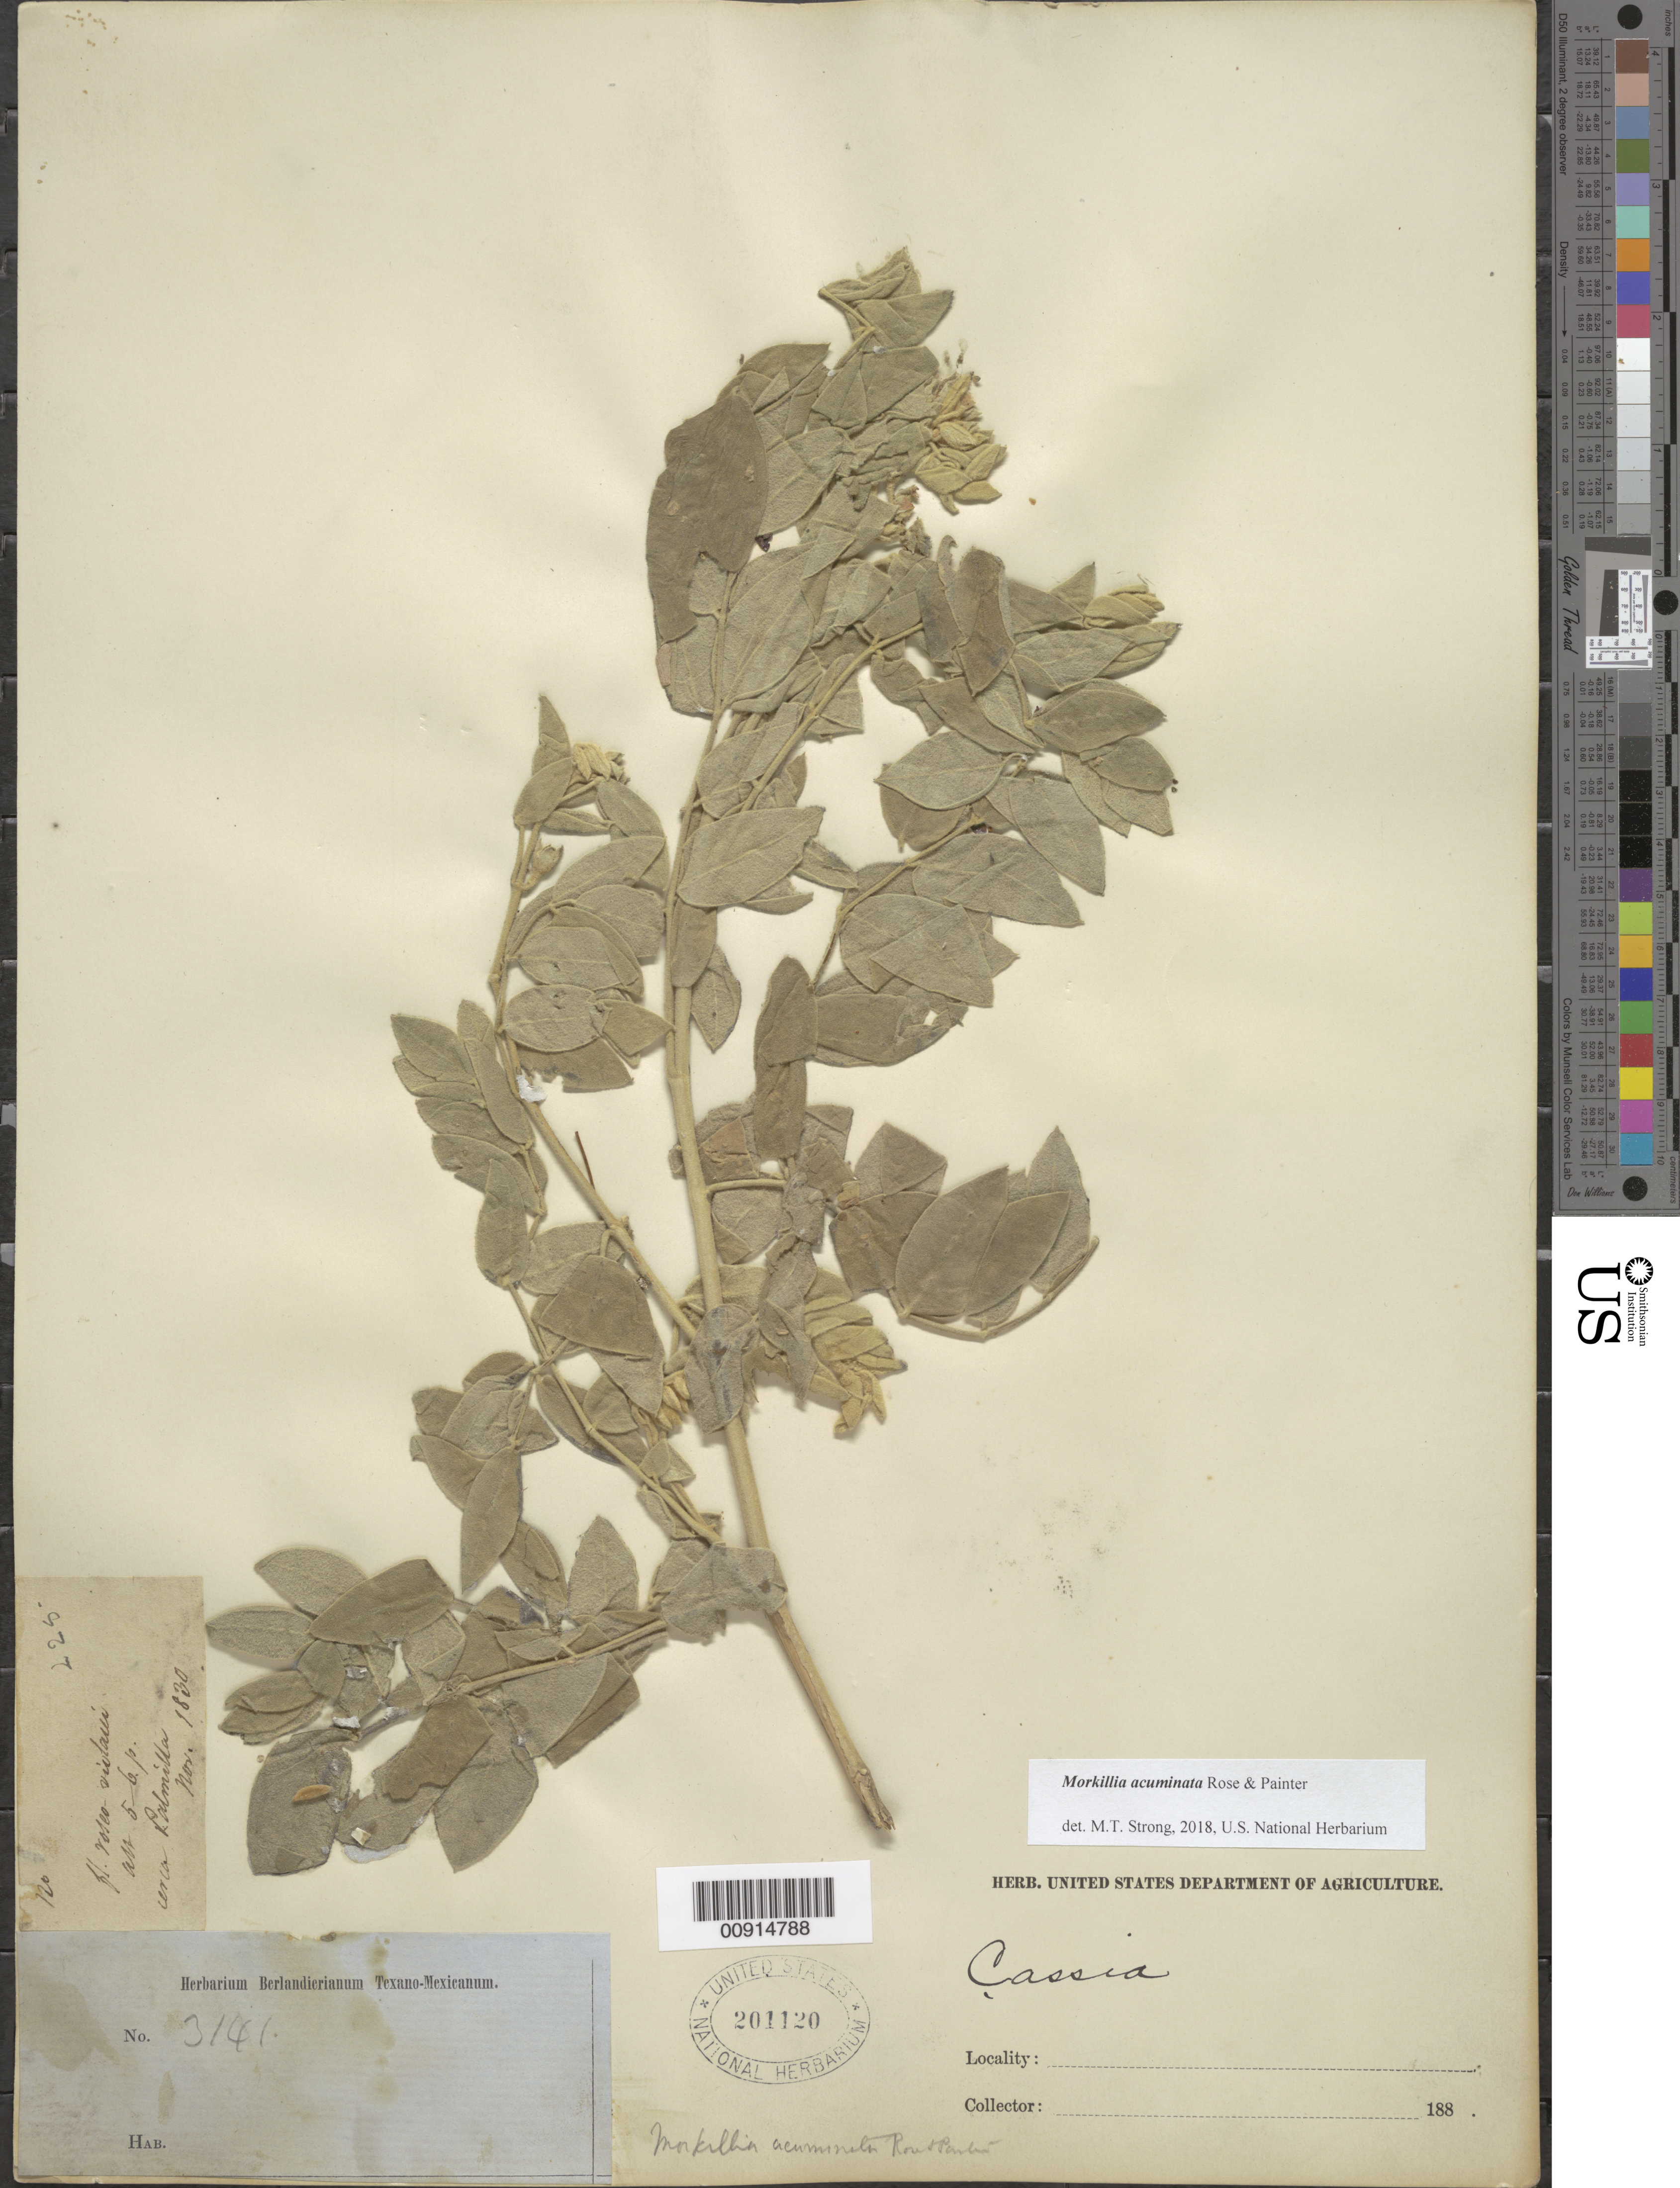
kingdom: Plantae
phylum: Tracheophyta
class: Magnoliopsida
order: Zygophyllales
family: Zygophyllaceae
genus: Morkillia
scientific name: Morkillia acuminata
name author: Rose & J.H. Painter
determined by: Strong, Mark T., (BOT), Smithsonian Institution - National Museum of Natural History (UNITED STATES)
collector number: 225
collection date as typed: Nov 1830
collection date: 1830-11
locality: Cerca Palmilla.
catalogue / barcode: US 201120